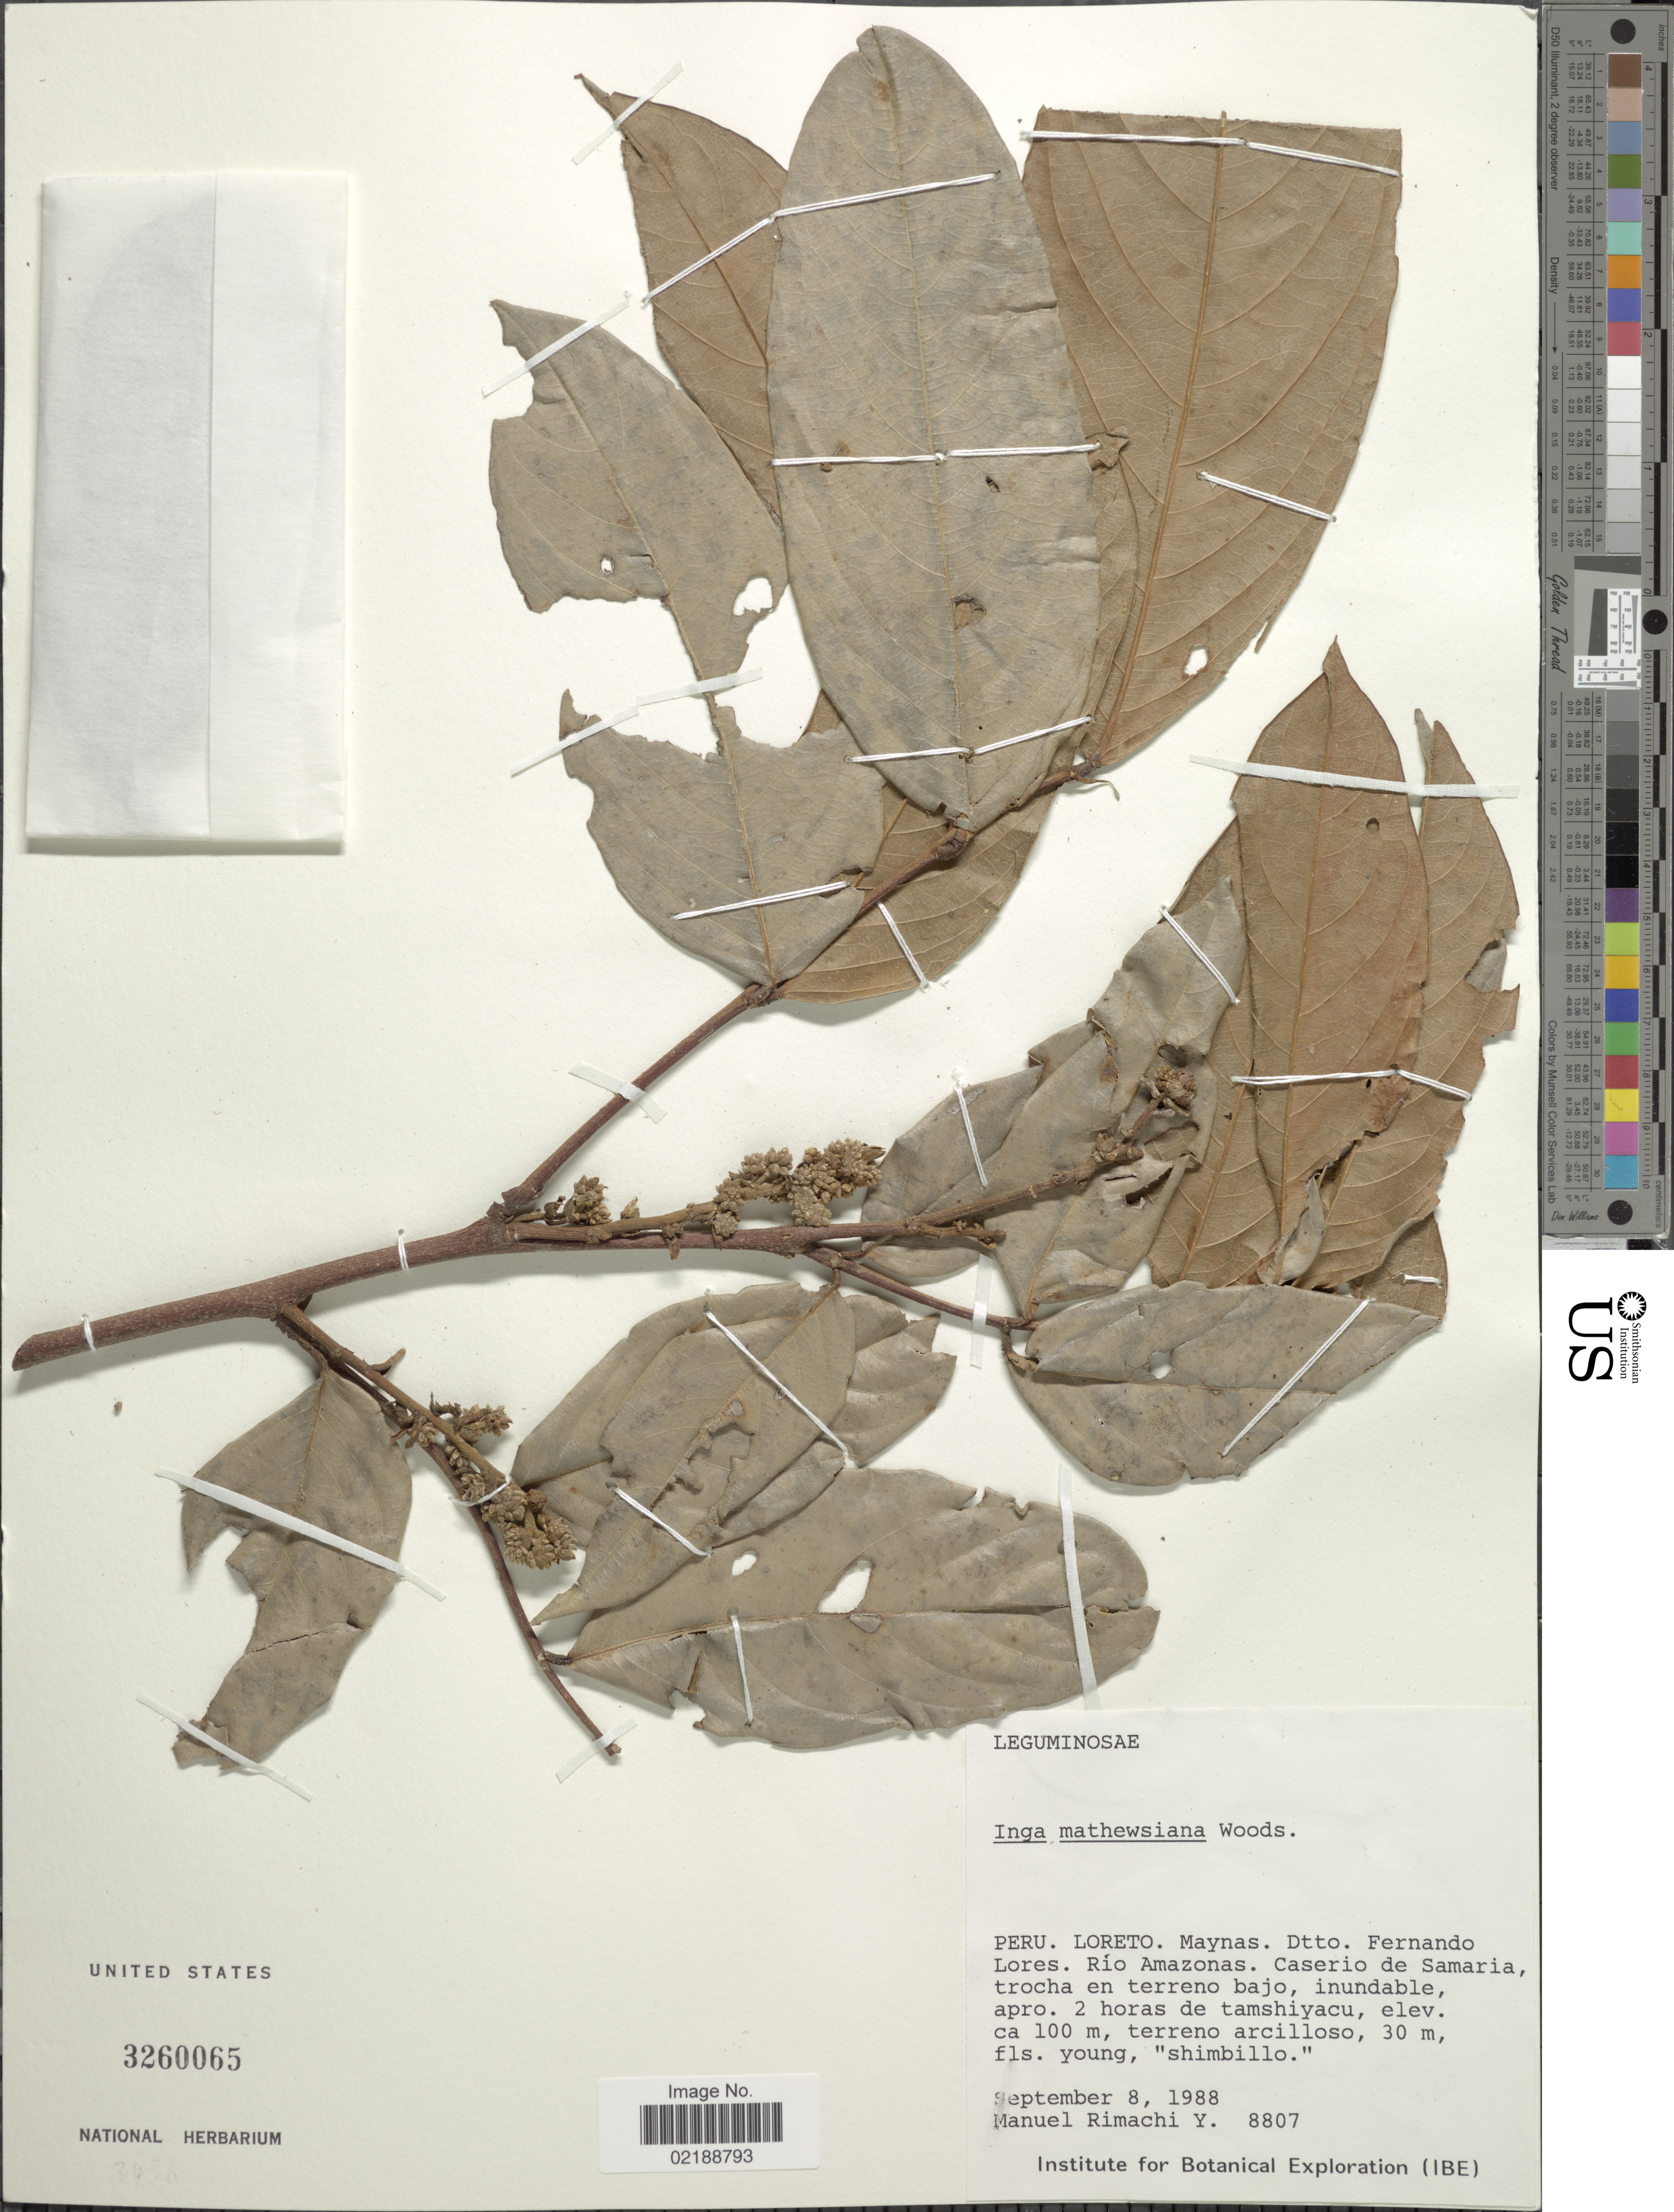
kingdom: Plantae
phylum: Tracheophyta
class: Magnoliopsida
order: Fabales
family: Fabaceae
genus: Inga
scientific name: Inga nobilis subsp. nobilis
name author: Willd.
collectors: M. Rimachi Y.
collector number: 8807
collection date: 1988-09-08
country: Peru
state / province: Loreto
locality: Maynas. Dtto Fernando Lores. Río Amazonas. Caserio de Samaria, trocha en terreno bajo, inundable, apro. 2 horas de tamshiyacu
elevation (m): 100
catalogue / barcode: US 3260065